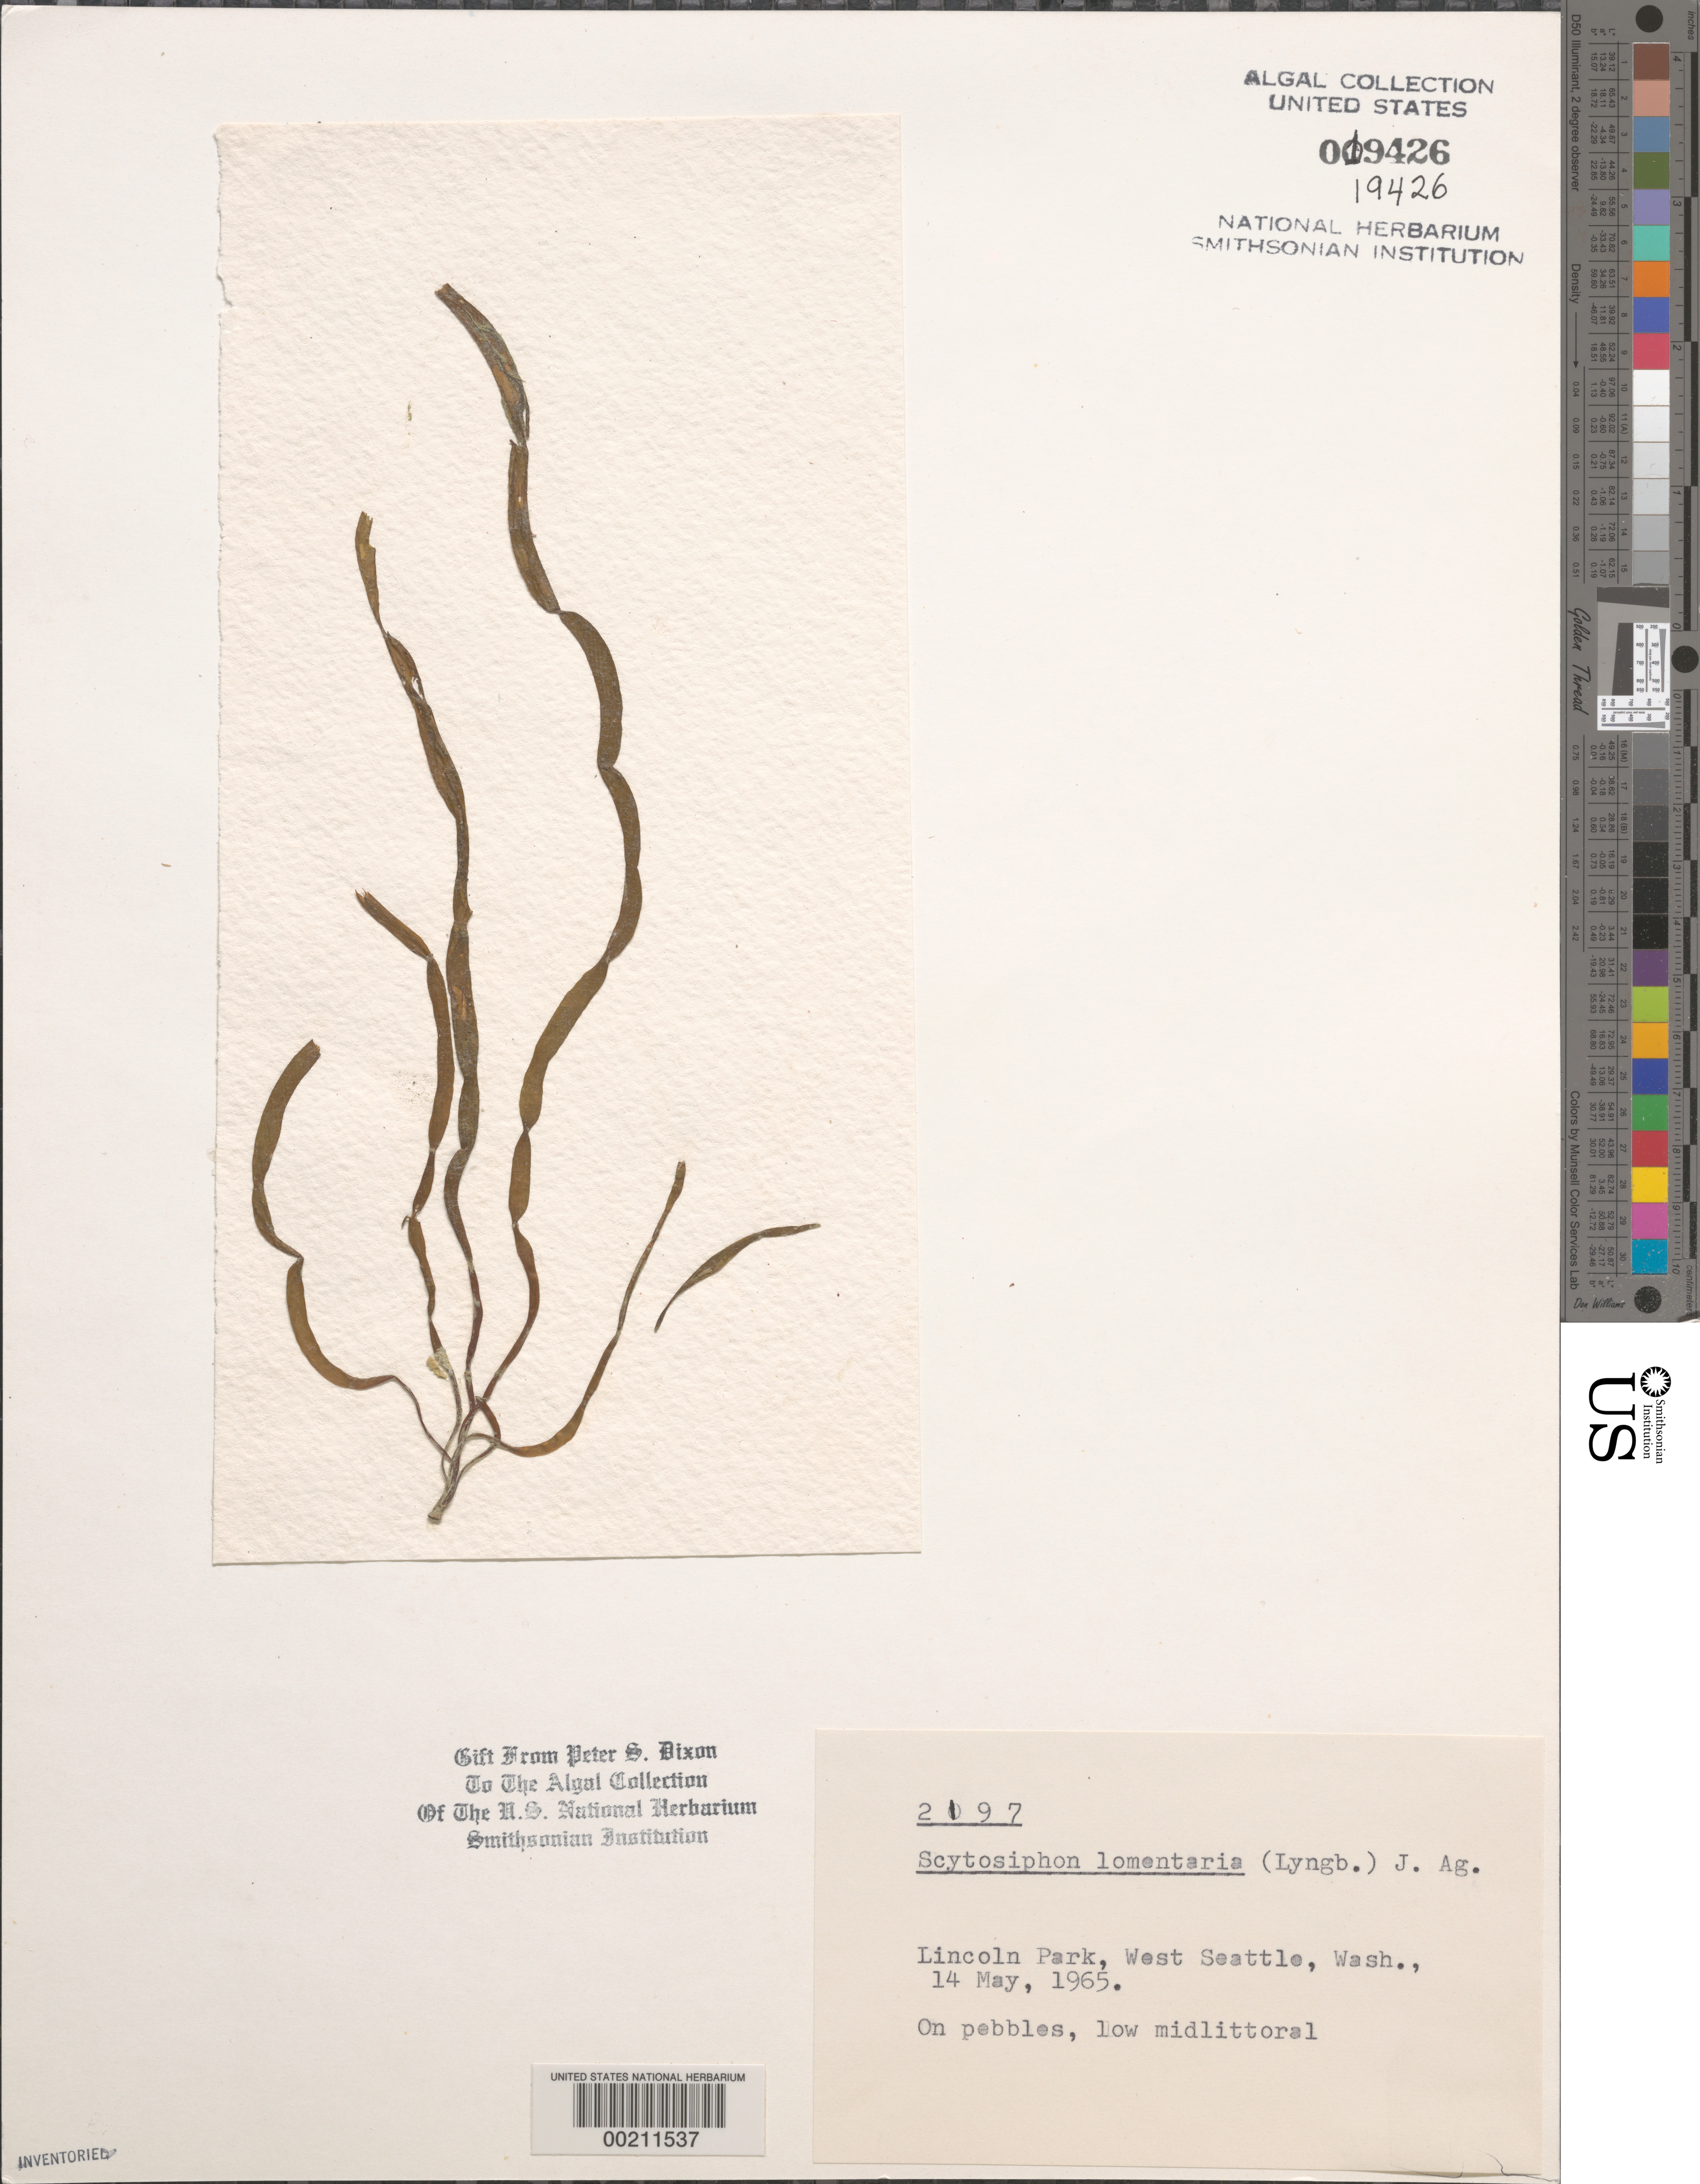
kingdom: Chromista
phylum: Ochrophyta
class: Phaeophyceae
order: Scytosiphonales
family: Scytosiphonaceae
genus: Scytosiphon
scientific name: Scytosiphon lomentaria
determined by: Dixon, P. S.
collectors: P. S. Dixon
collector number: PSD 2197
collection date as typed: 14 May 1965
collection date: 1965-05-14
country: United States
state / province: Washington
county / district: King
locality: West Seattle, Lincoln Park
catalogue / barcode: US 19426